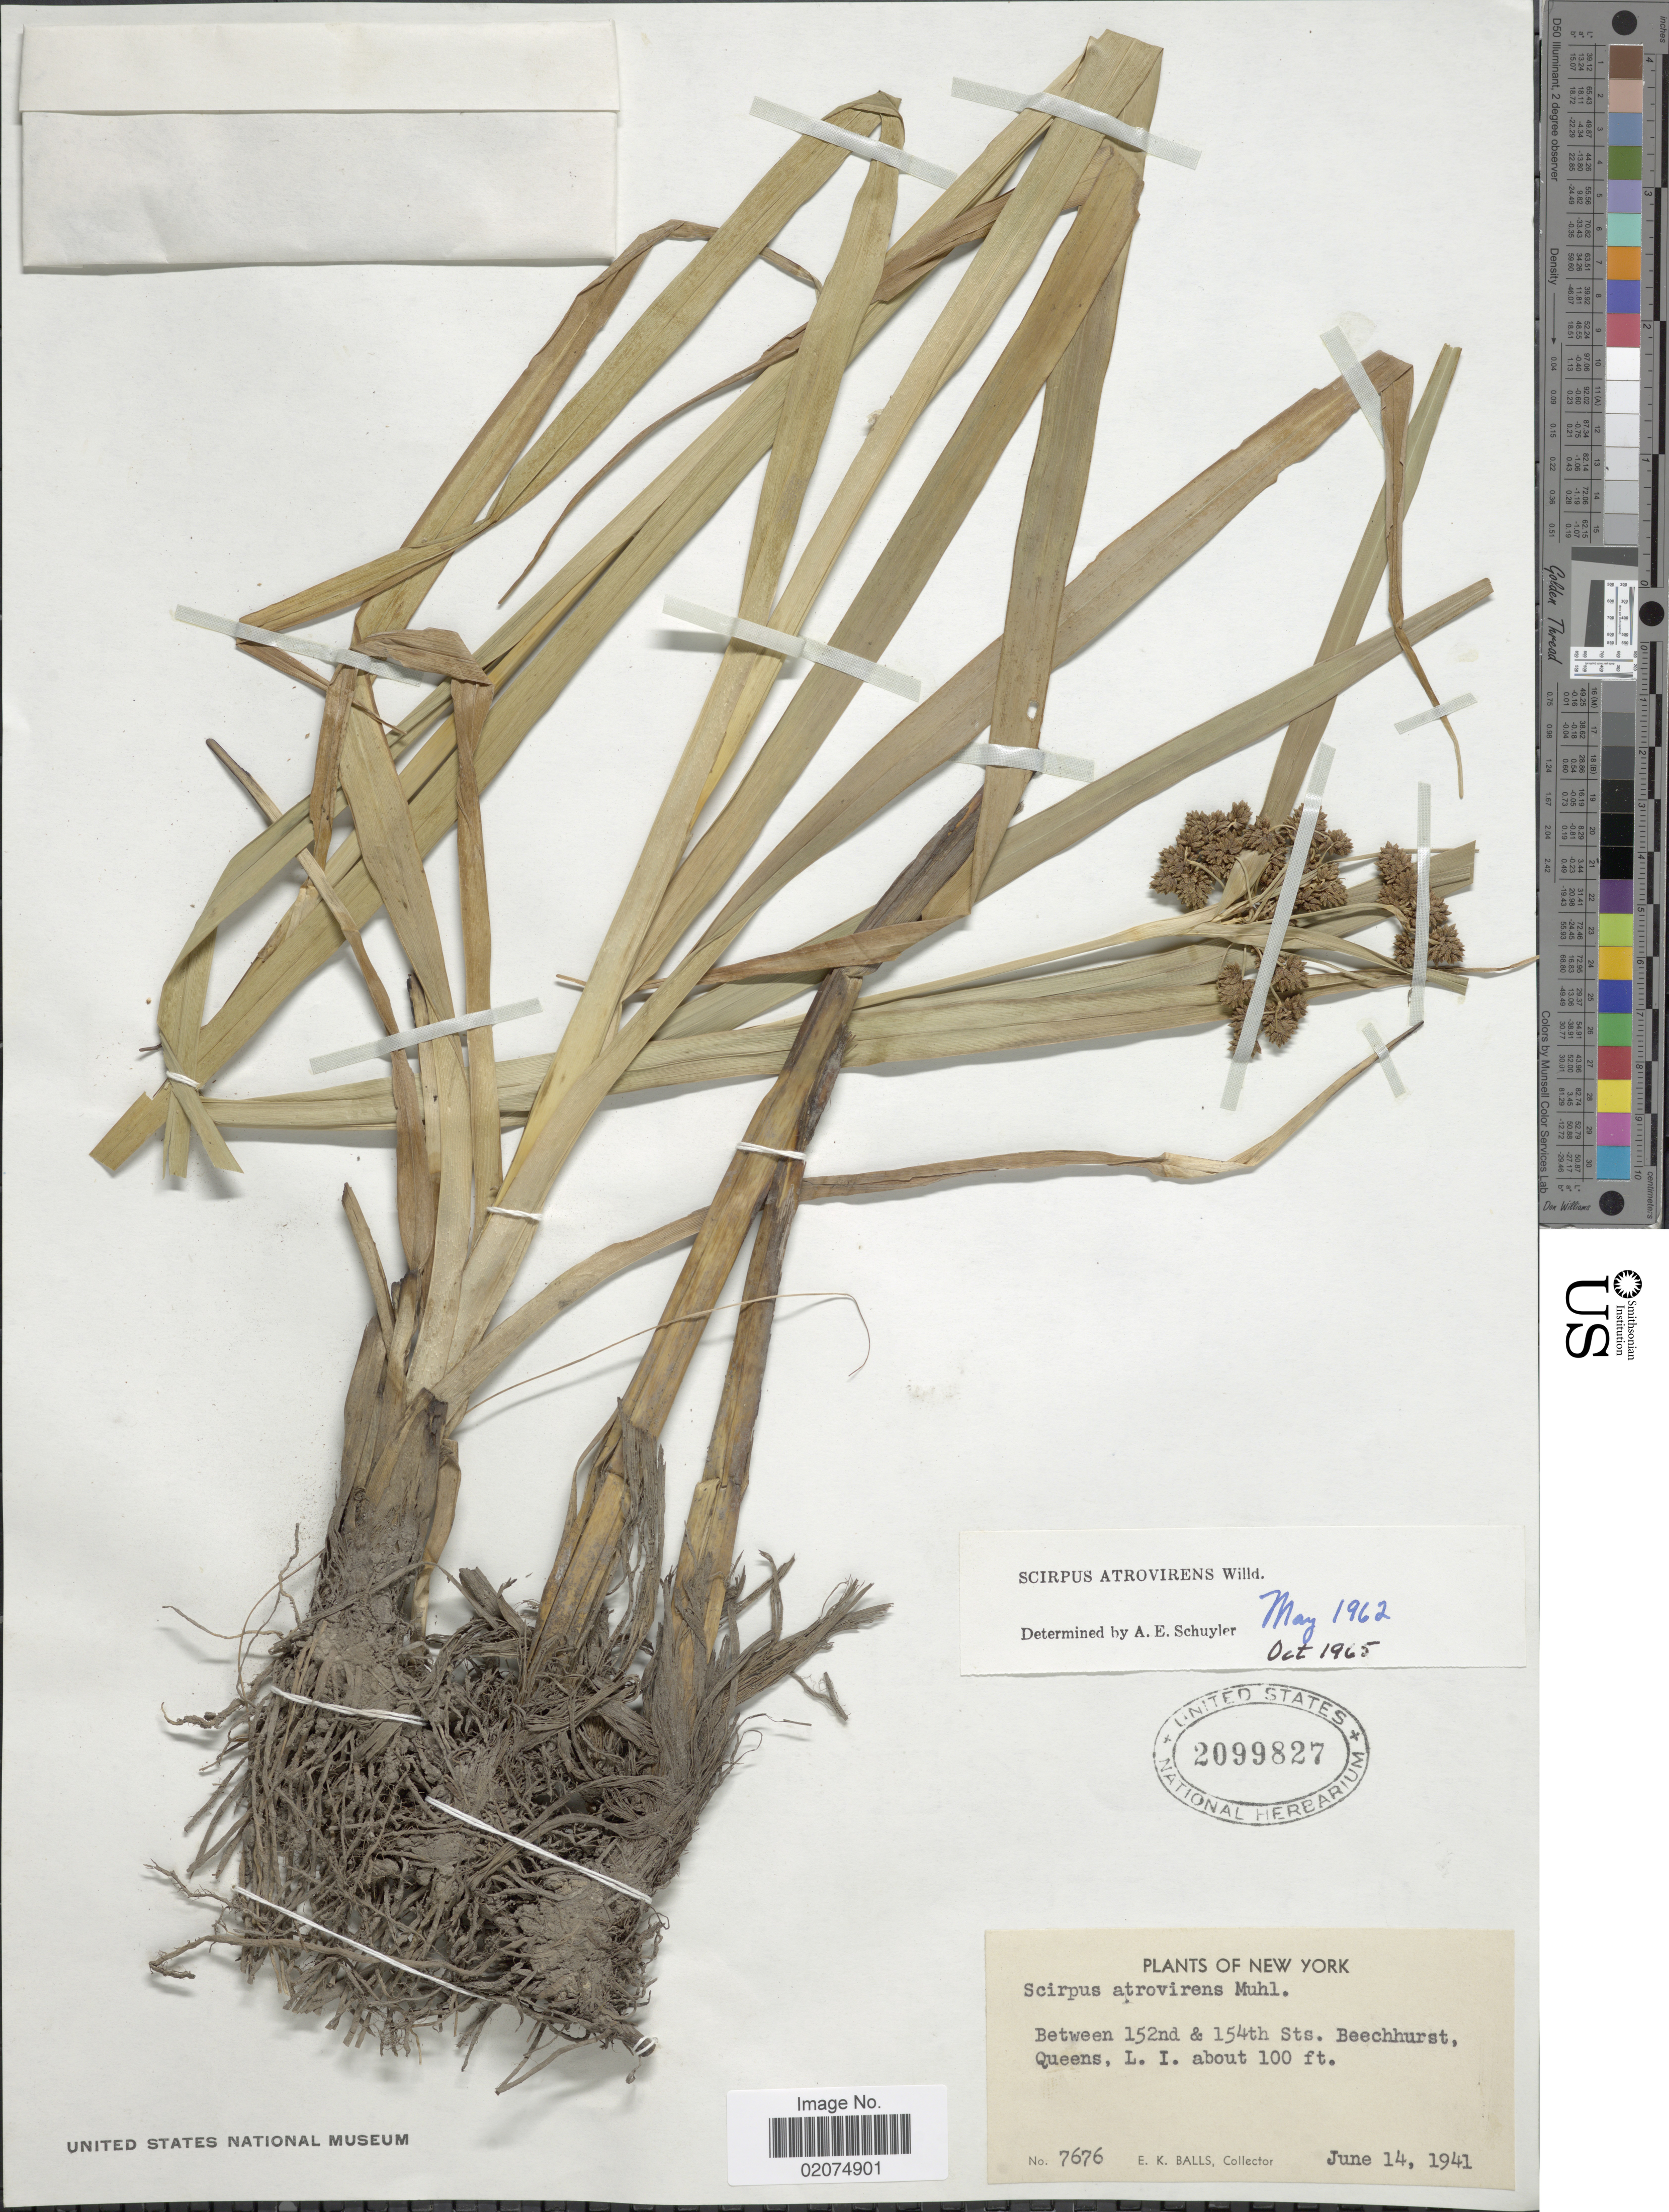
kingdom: Plantae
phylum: Tracheophyta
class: Liliopsida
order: Poales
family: Cyperaceae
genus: Scirpus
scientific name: Scirpus atrovirens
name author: Willd.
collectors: E. K. Balls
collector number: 7676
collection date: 1941-06-14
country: United States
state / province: New York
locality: Between 152nd & 154th Sts. Beachhurst, Queens, L.I.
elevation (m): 30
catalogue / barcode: US 2099827